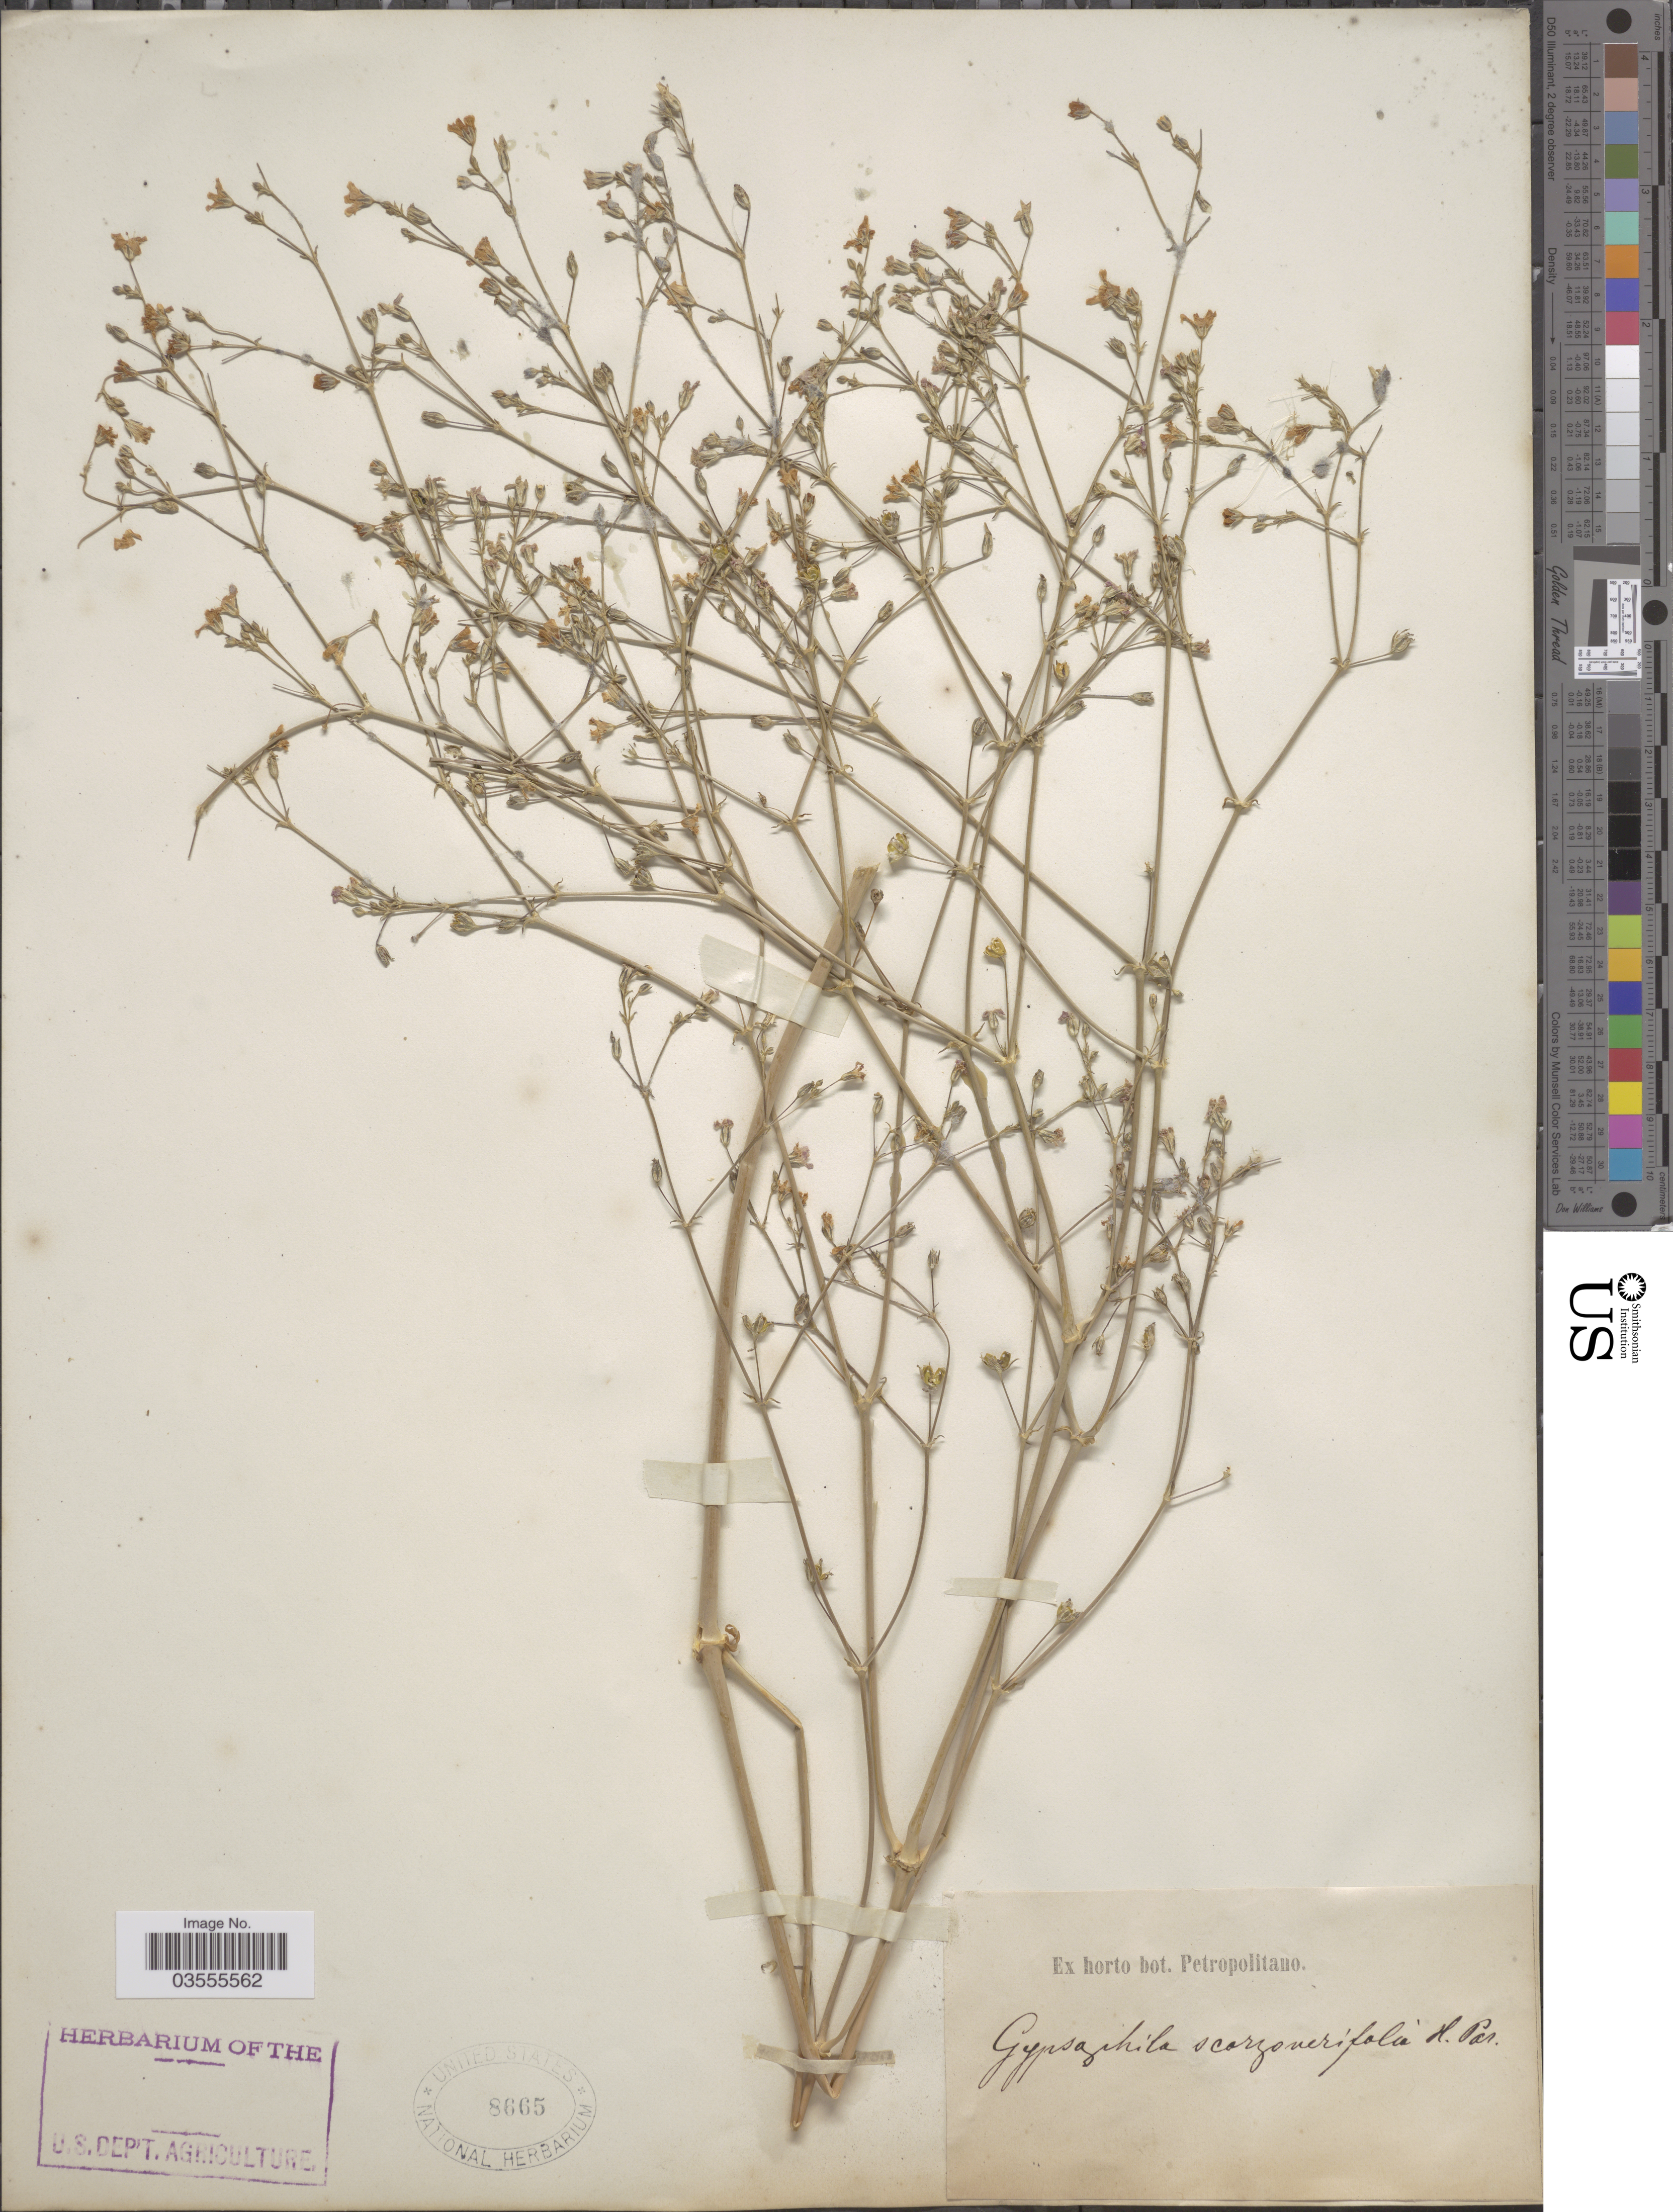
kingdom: Plantae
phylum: Tracheophyta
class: Magnoliopsida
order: Caryophyllales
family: Caryophyllaceae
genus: Gypsophila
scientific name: Gypsophila scorzonerifolia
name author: Ser.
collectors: ex Horto Bot. Petropolitano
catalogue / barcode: US 8665